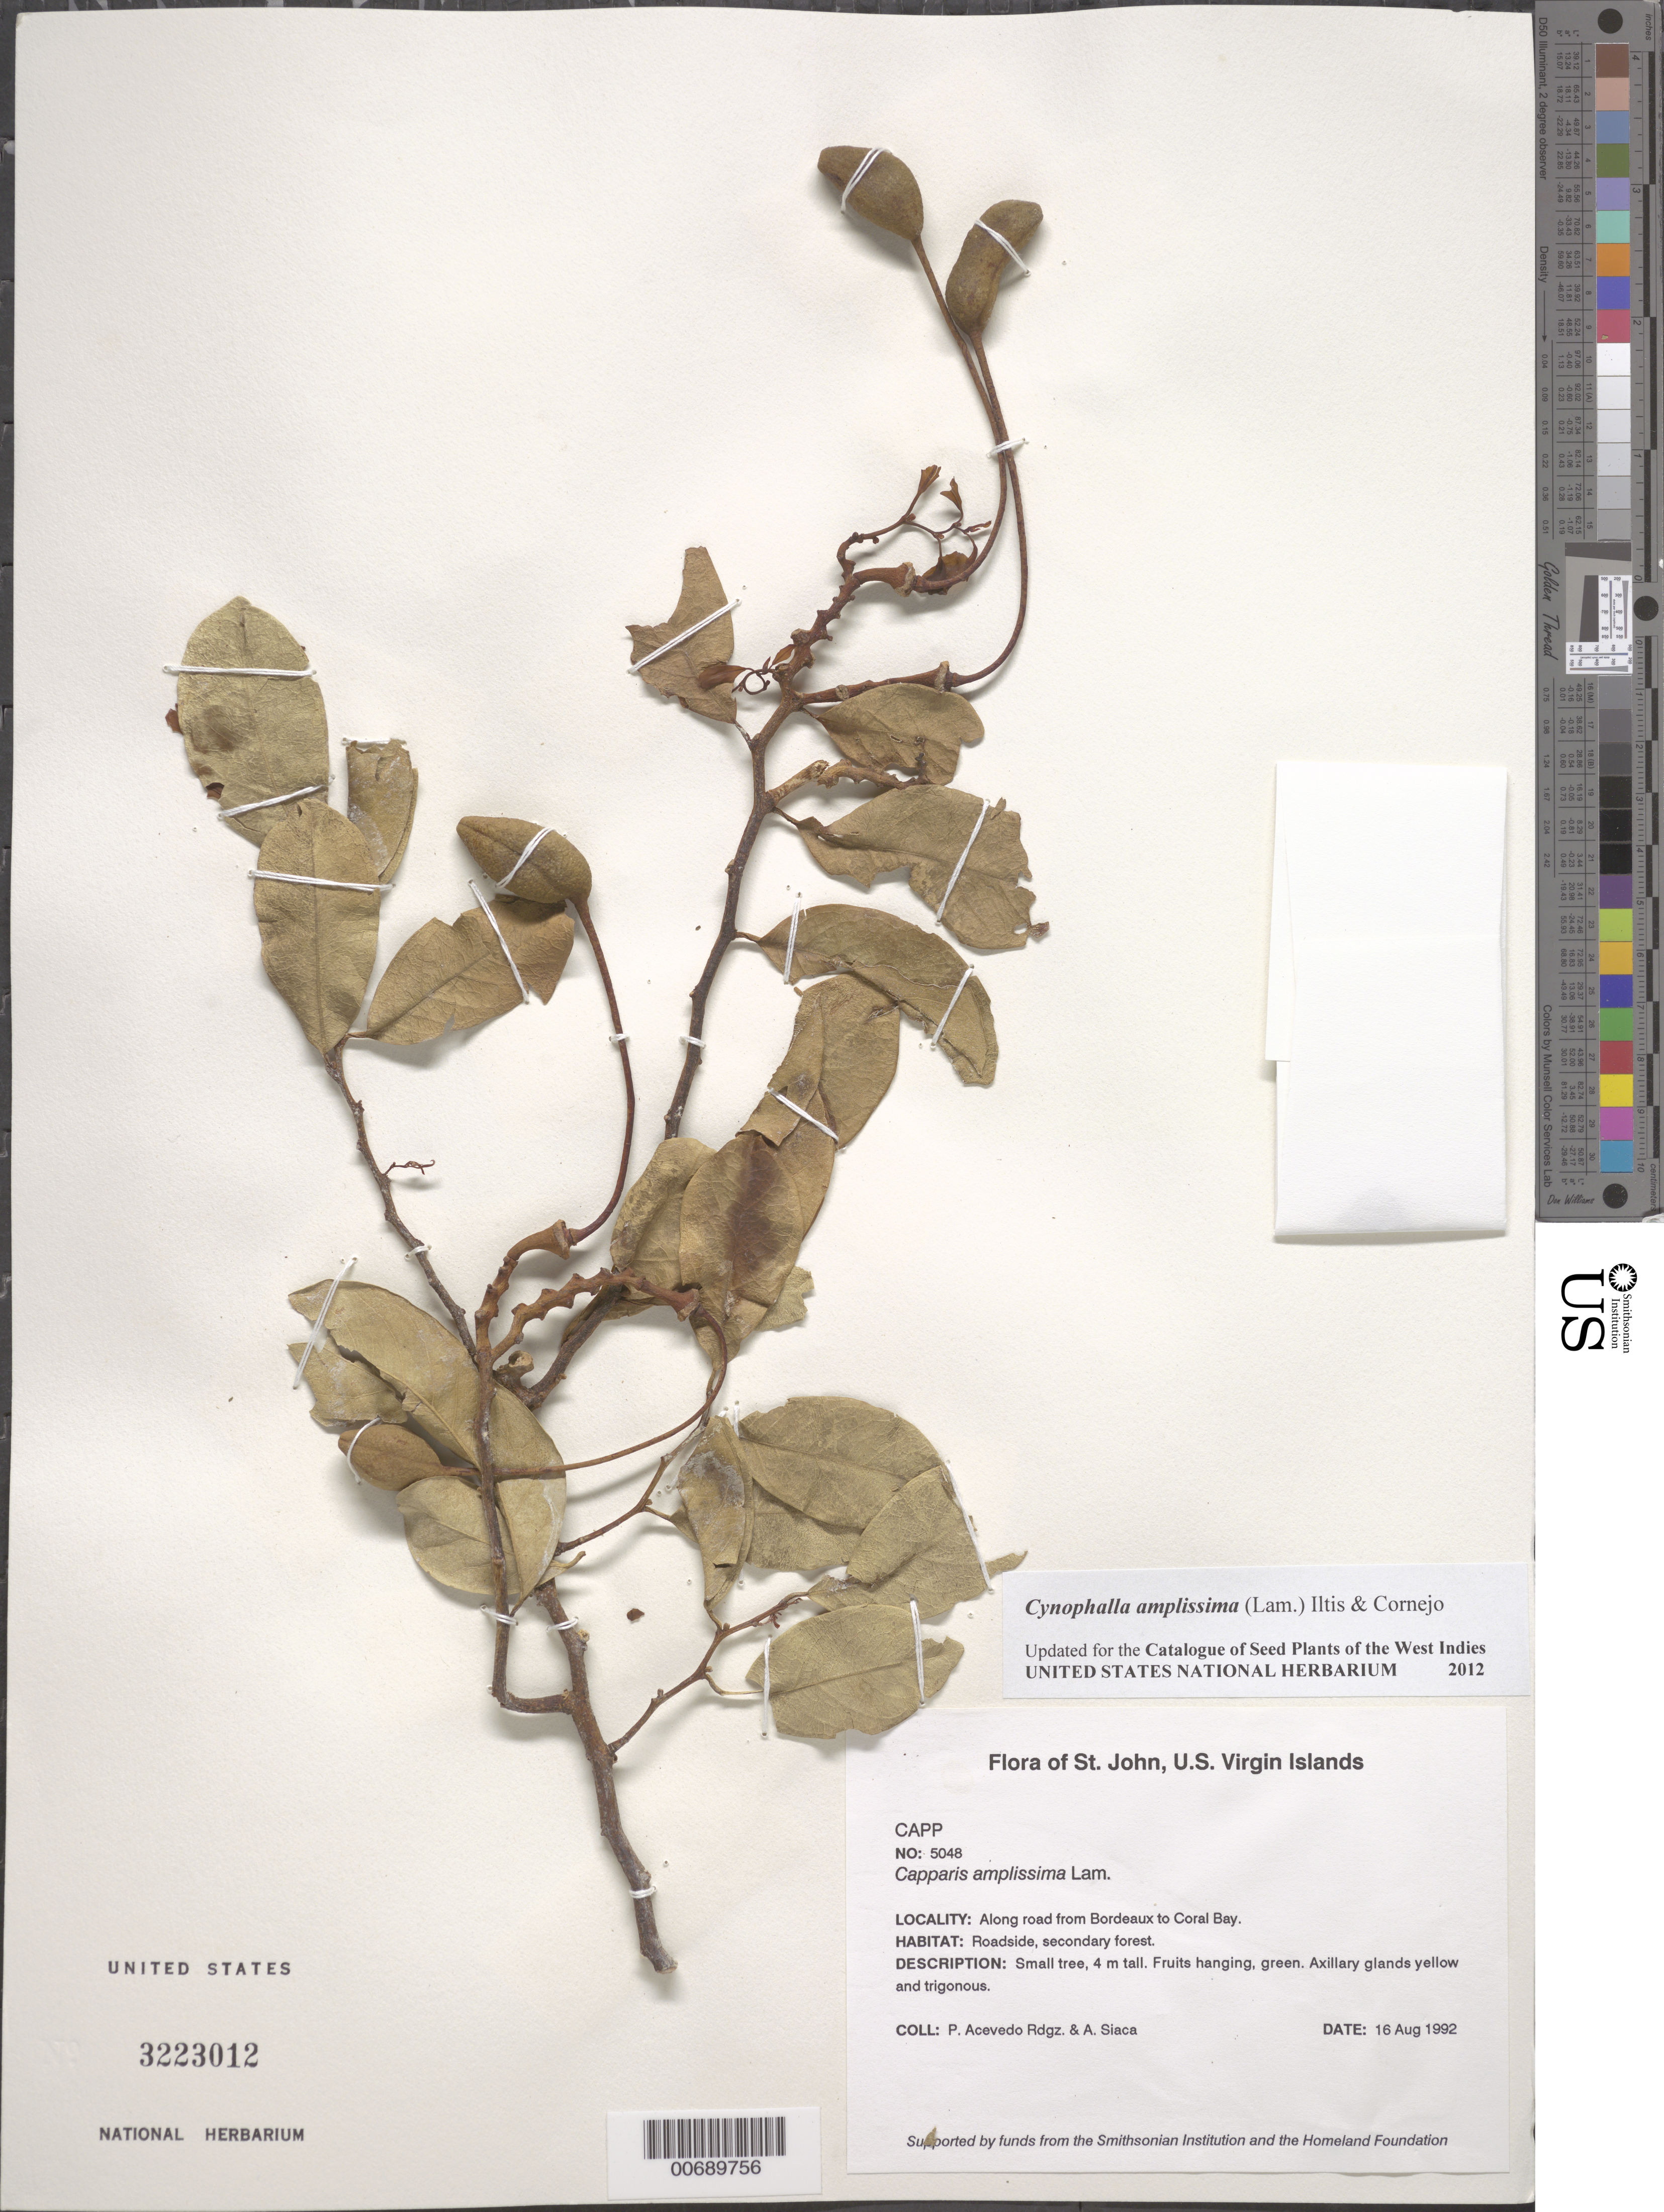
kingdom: Plantae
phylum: Tracheophyta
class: Magnoliopsida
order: Brassicales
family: Capparaceae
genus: Cynophalla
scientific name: Cynophalla amplissima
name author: (Lam.) Iltis & Cornejo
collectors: P. Acevedo-Rodr. & A. Siaca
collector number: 5048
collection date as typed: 16 Aug 1992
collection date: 1992-08-16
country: U.S. Virgin Islands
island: St. John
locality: Coral Bay Quarter; road from Bordeaux to Coral Bay.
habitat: Roadside, secondary forest.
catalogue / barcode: US 3223012